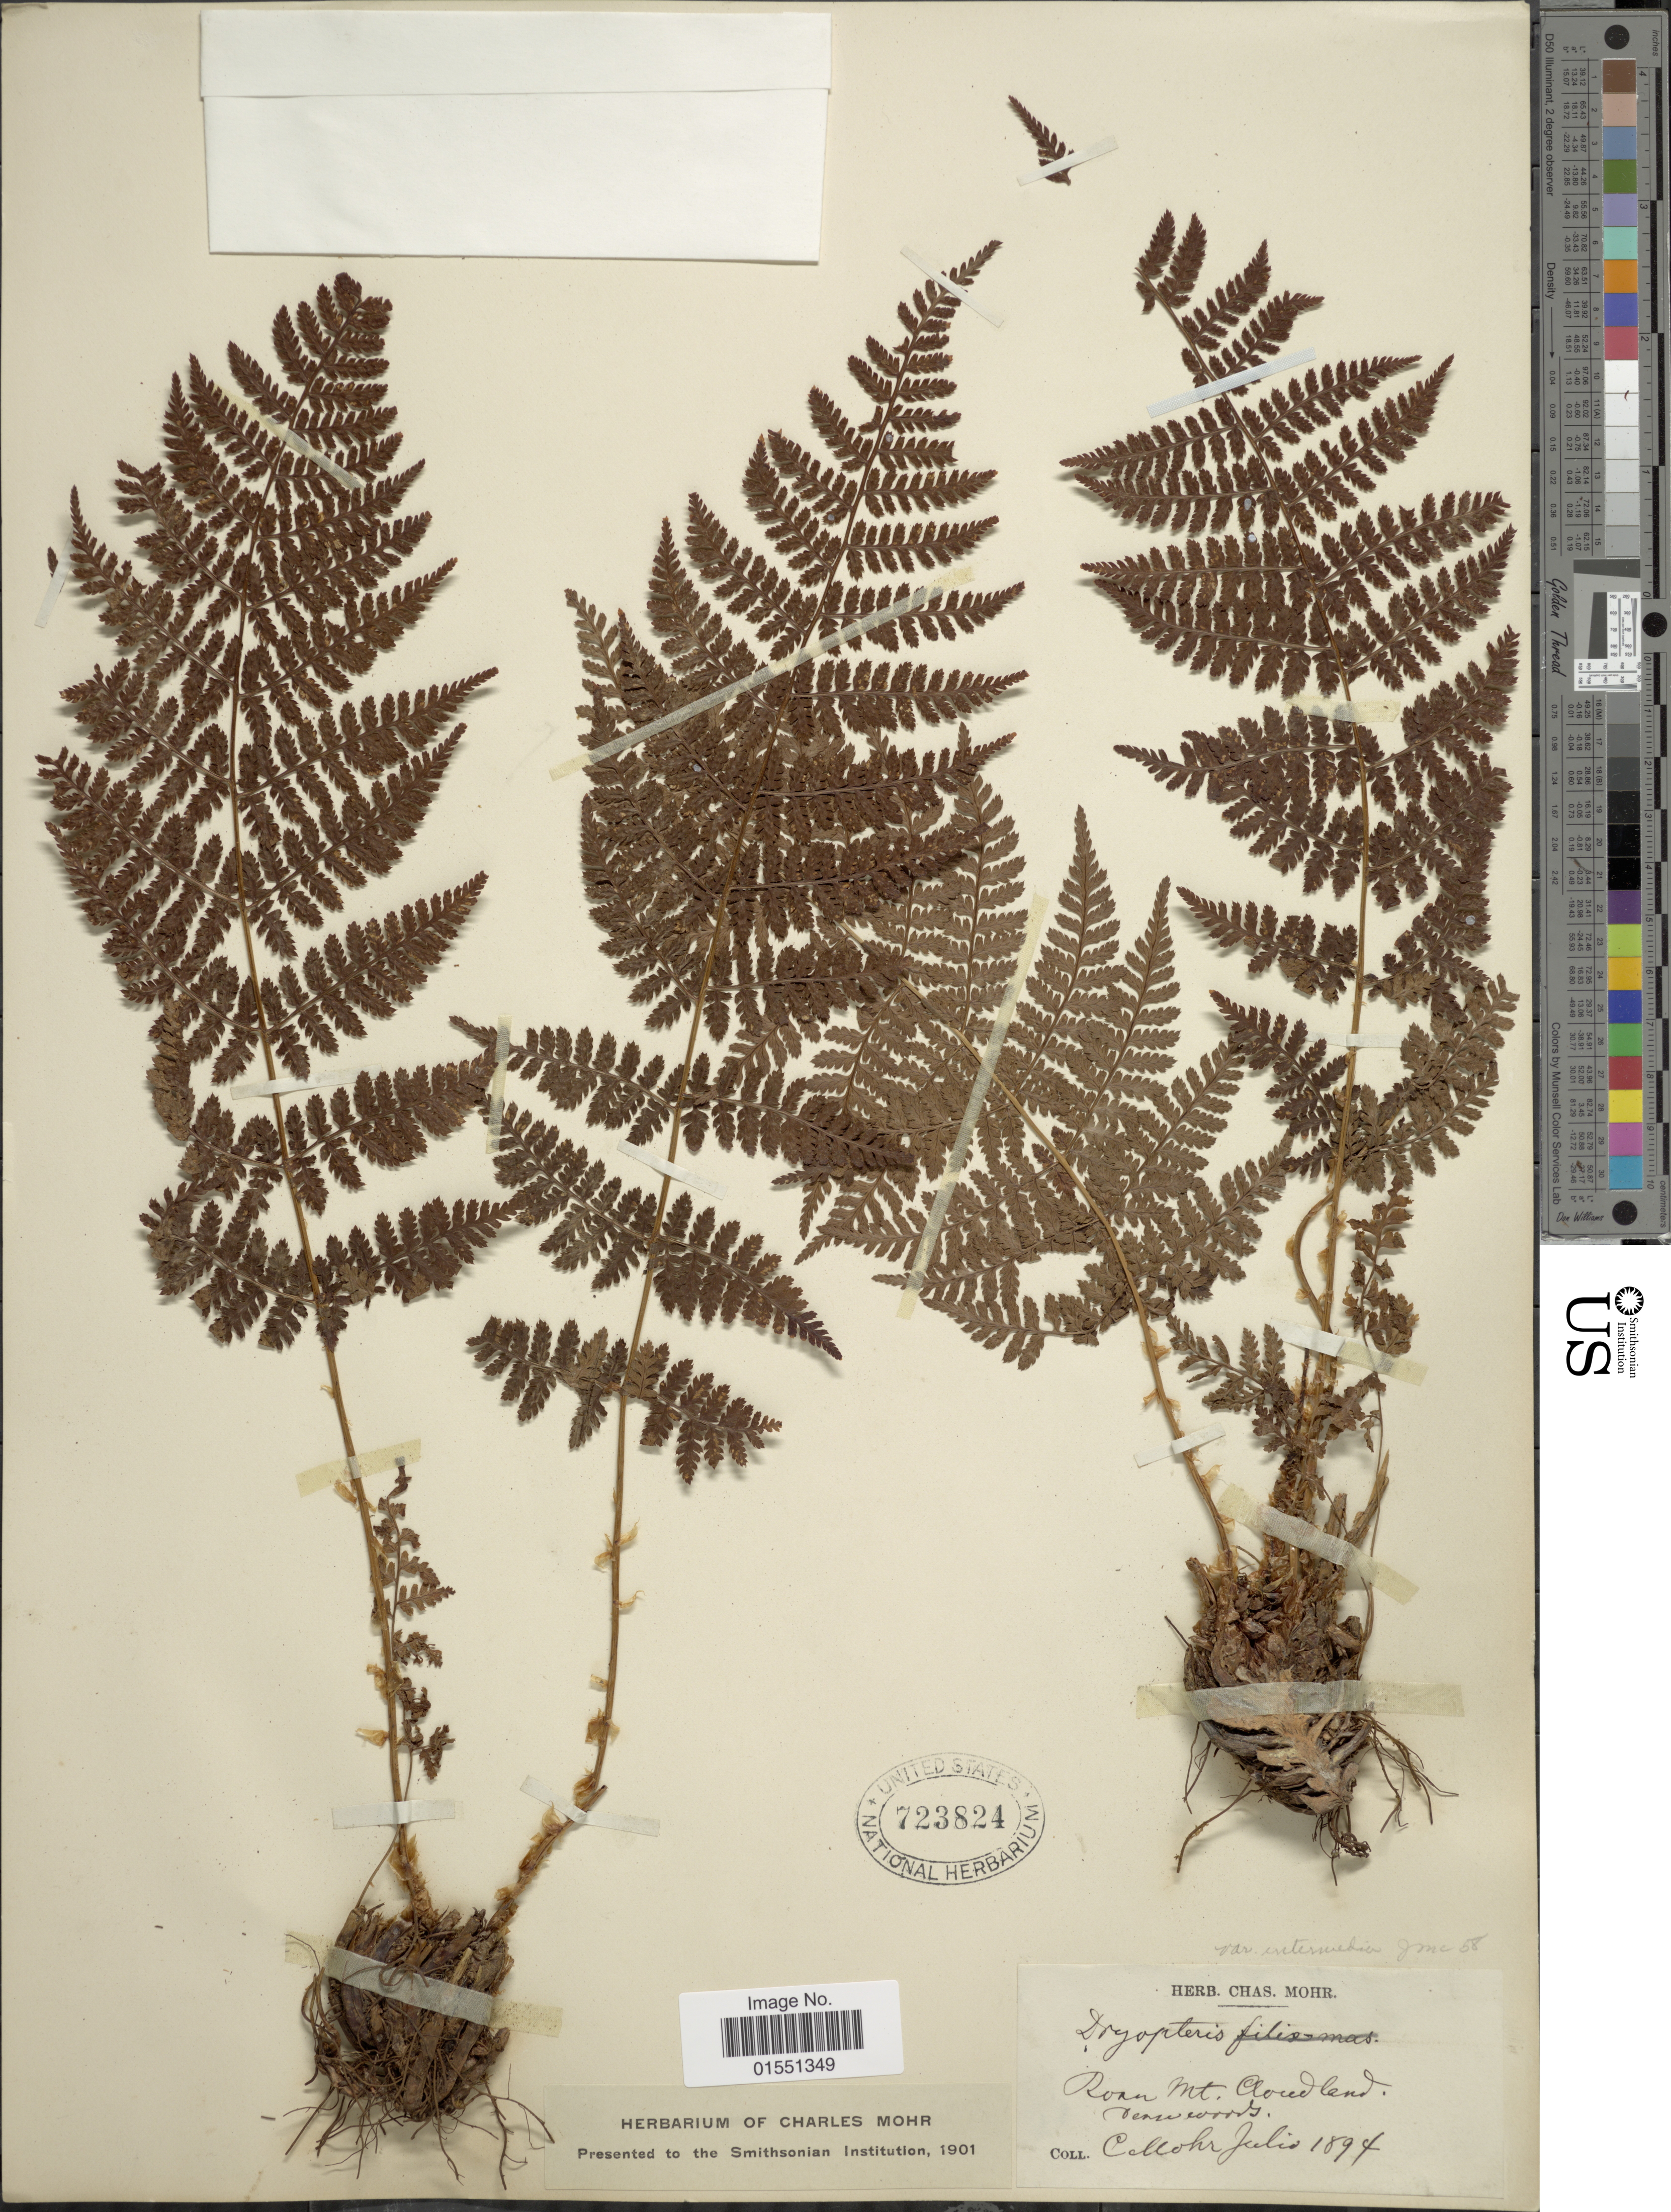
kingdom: Plantae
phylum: Tracheophyta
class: Polypodiopsida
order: Polypodiales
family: Dryopteridaceae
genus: Dryopteris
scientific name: Dryopteris intermedia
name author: (Muhl.) A. Gray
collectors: Mohr, C. T. (herbarium)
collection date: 1894-07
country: United States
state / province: Pennsylvania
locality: Penn. Mt. Clowland. Dense woods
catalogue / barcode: US 723824